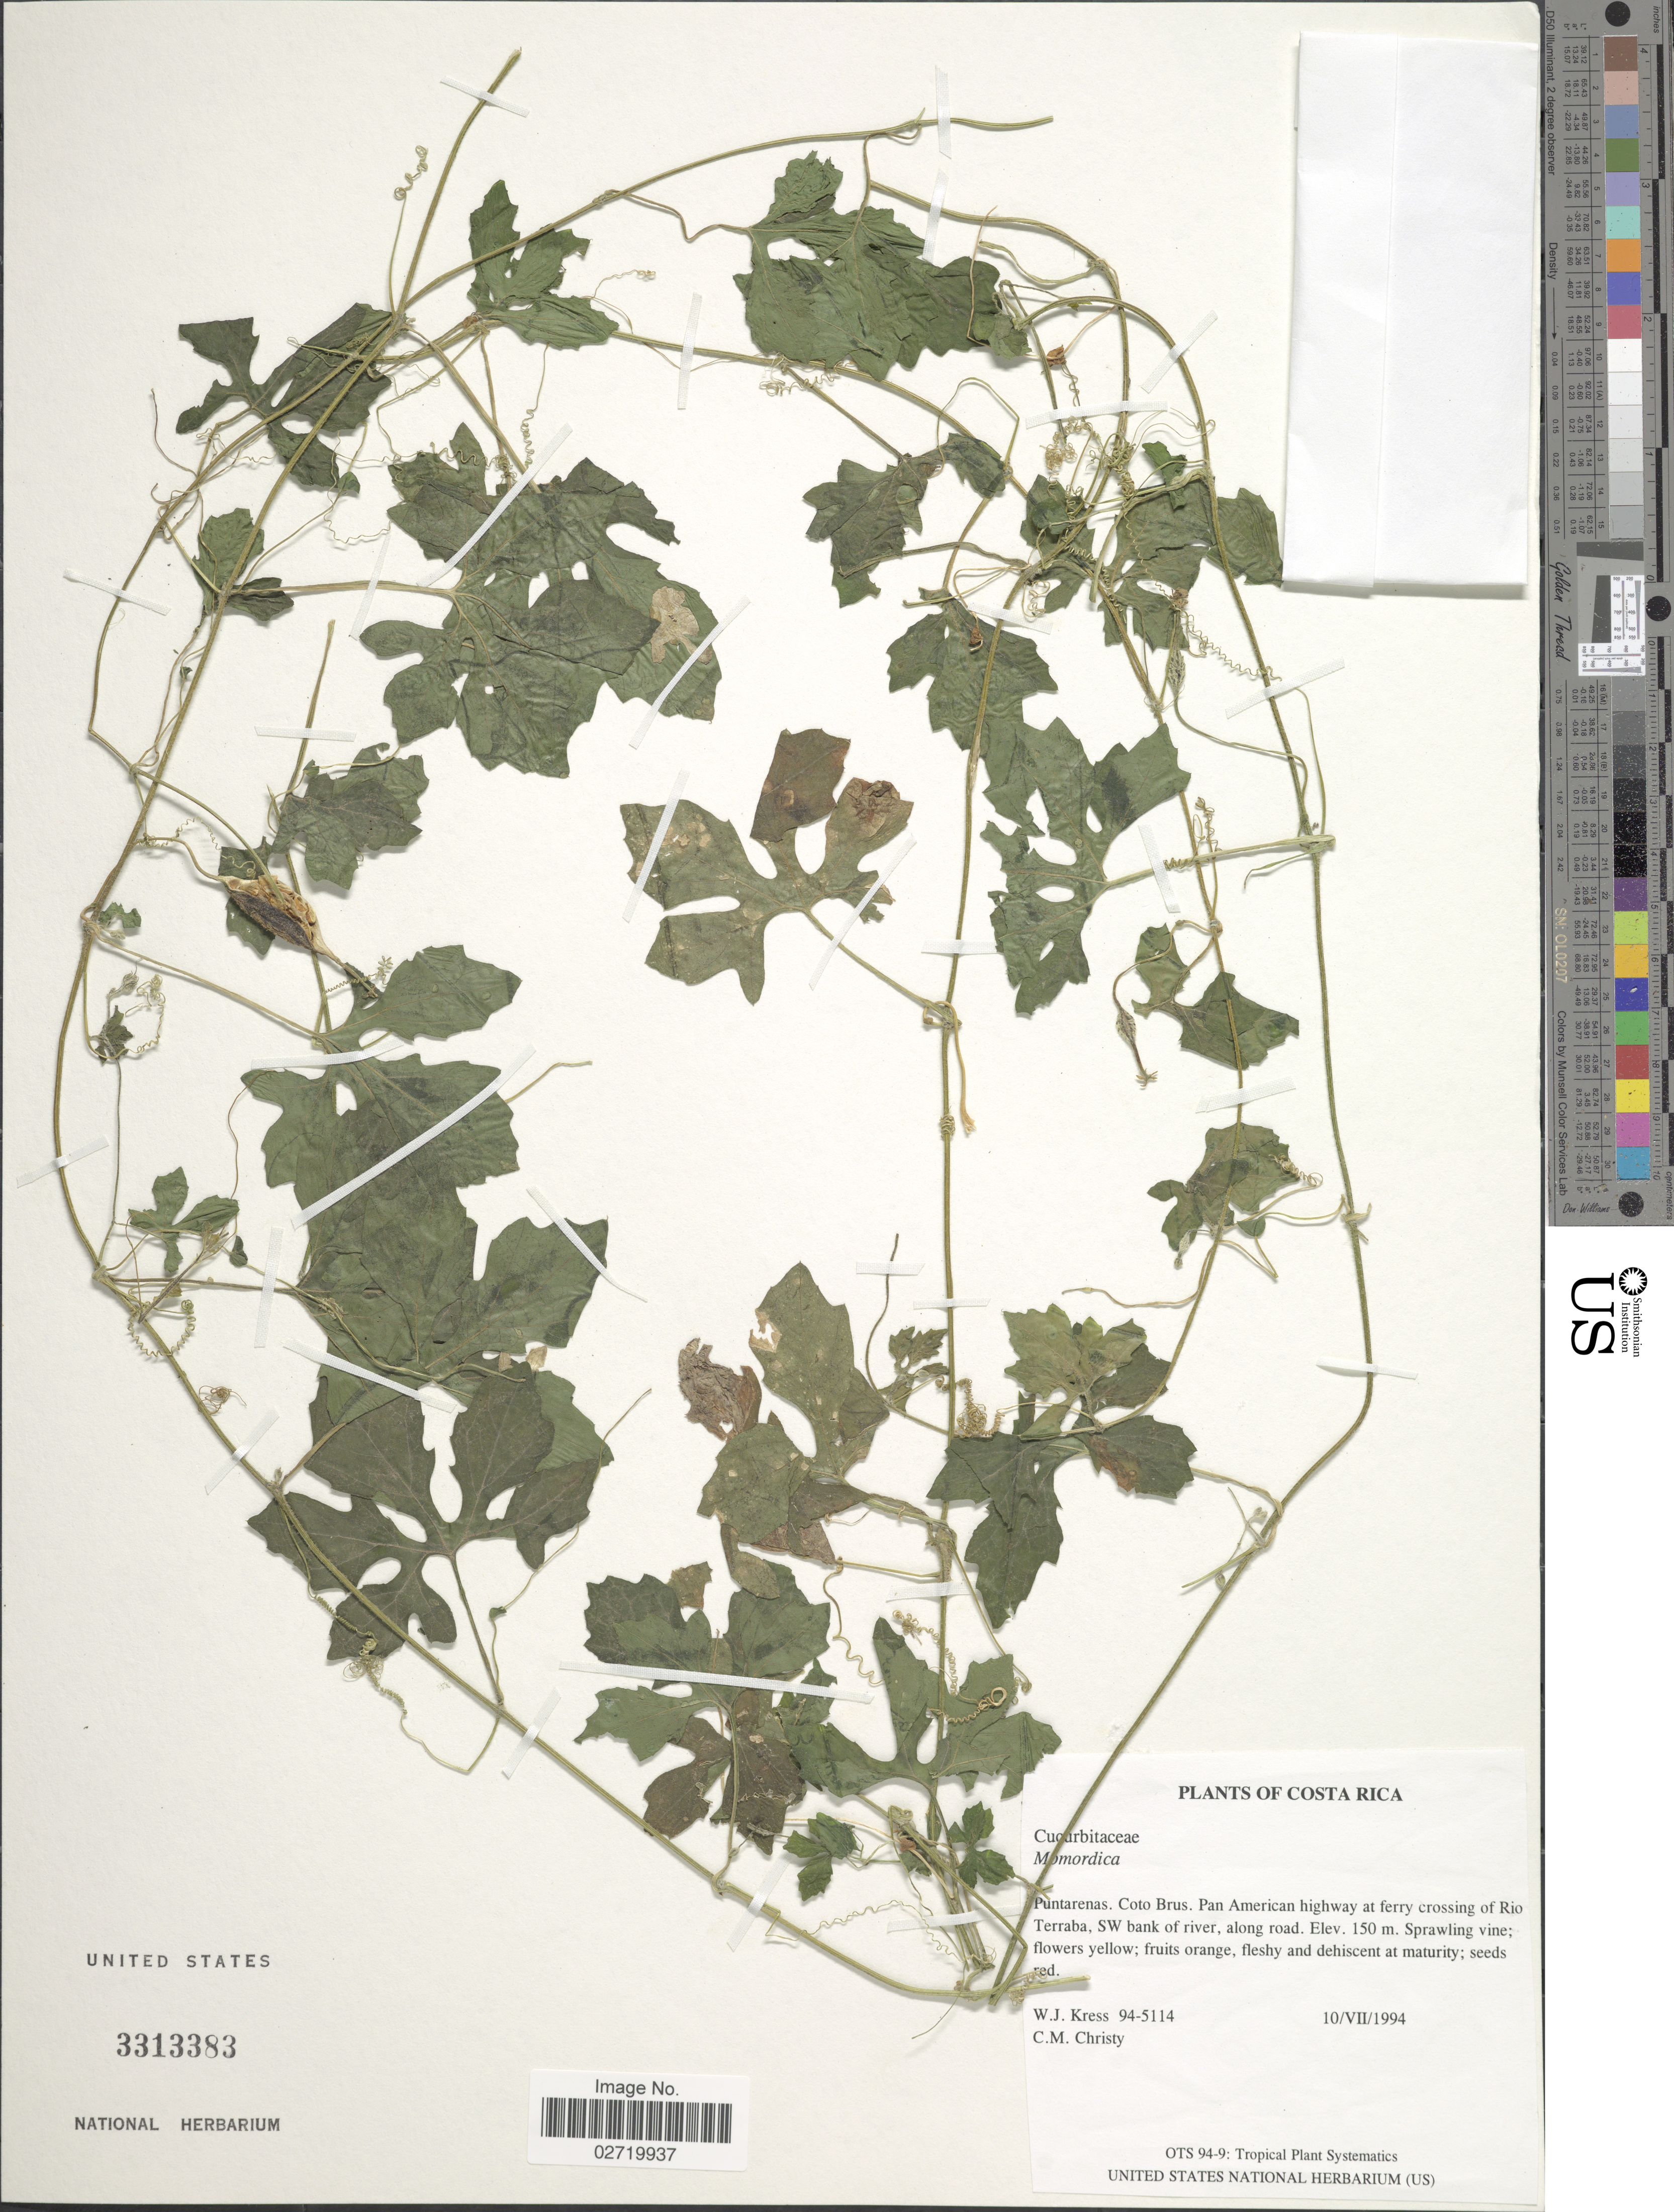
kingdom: Plantae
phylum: Tracheophyta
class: Magnoliopsida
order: Cucurbitales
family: Cucurbitaceae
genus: Momordica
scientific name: Momordica charantia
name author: L.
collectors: W. J. Kress & C. M. Christy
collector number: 94-5114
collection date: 1994-07-10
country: Costa Rica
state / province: Puntarenas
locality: Coto Brus. Pan American highway at ferry crossing of Rio Terraba, SW bank of river, along road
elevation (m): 150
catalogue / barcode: US 3313383